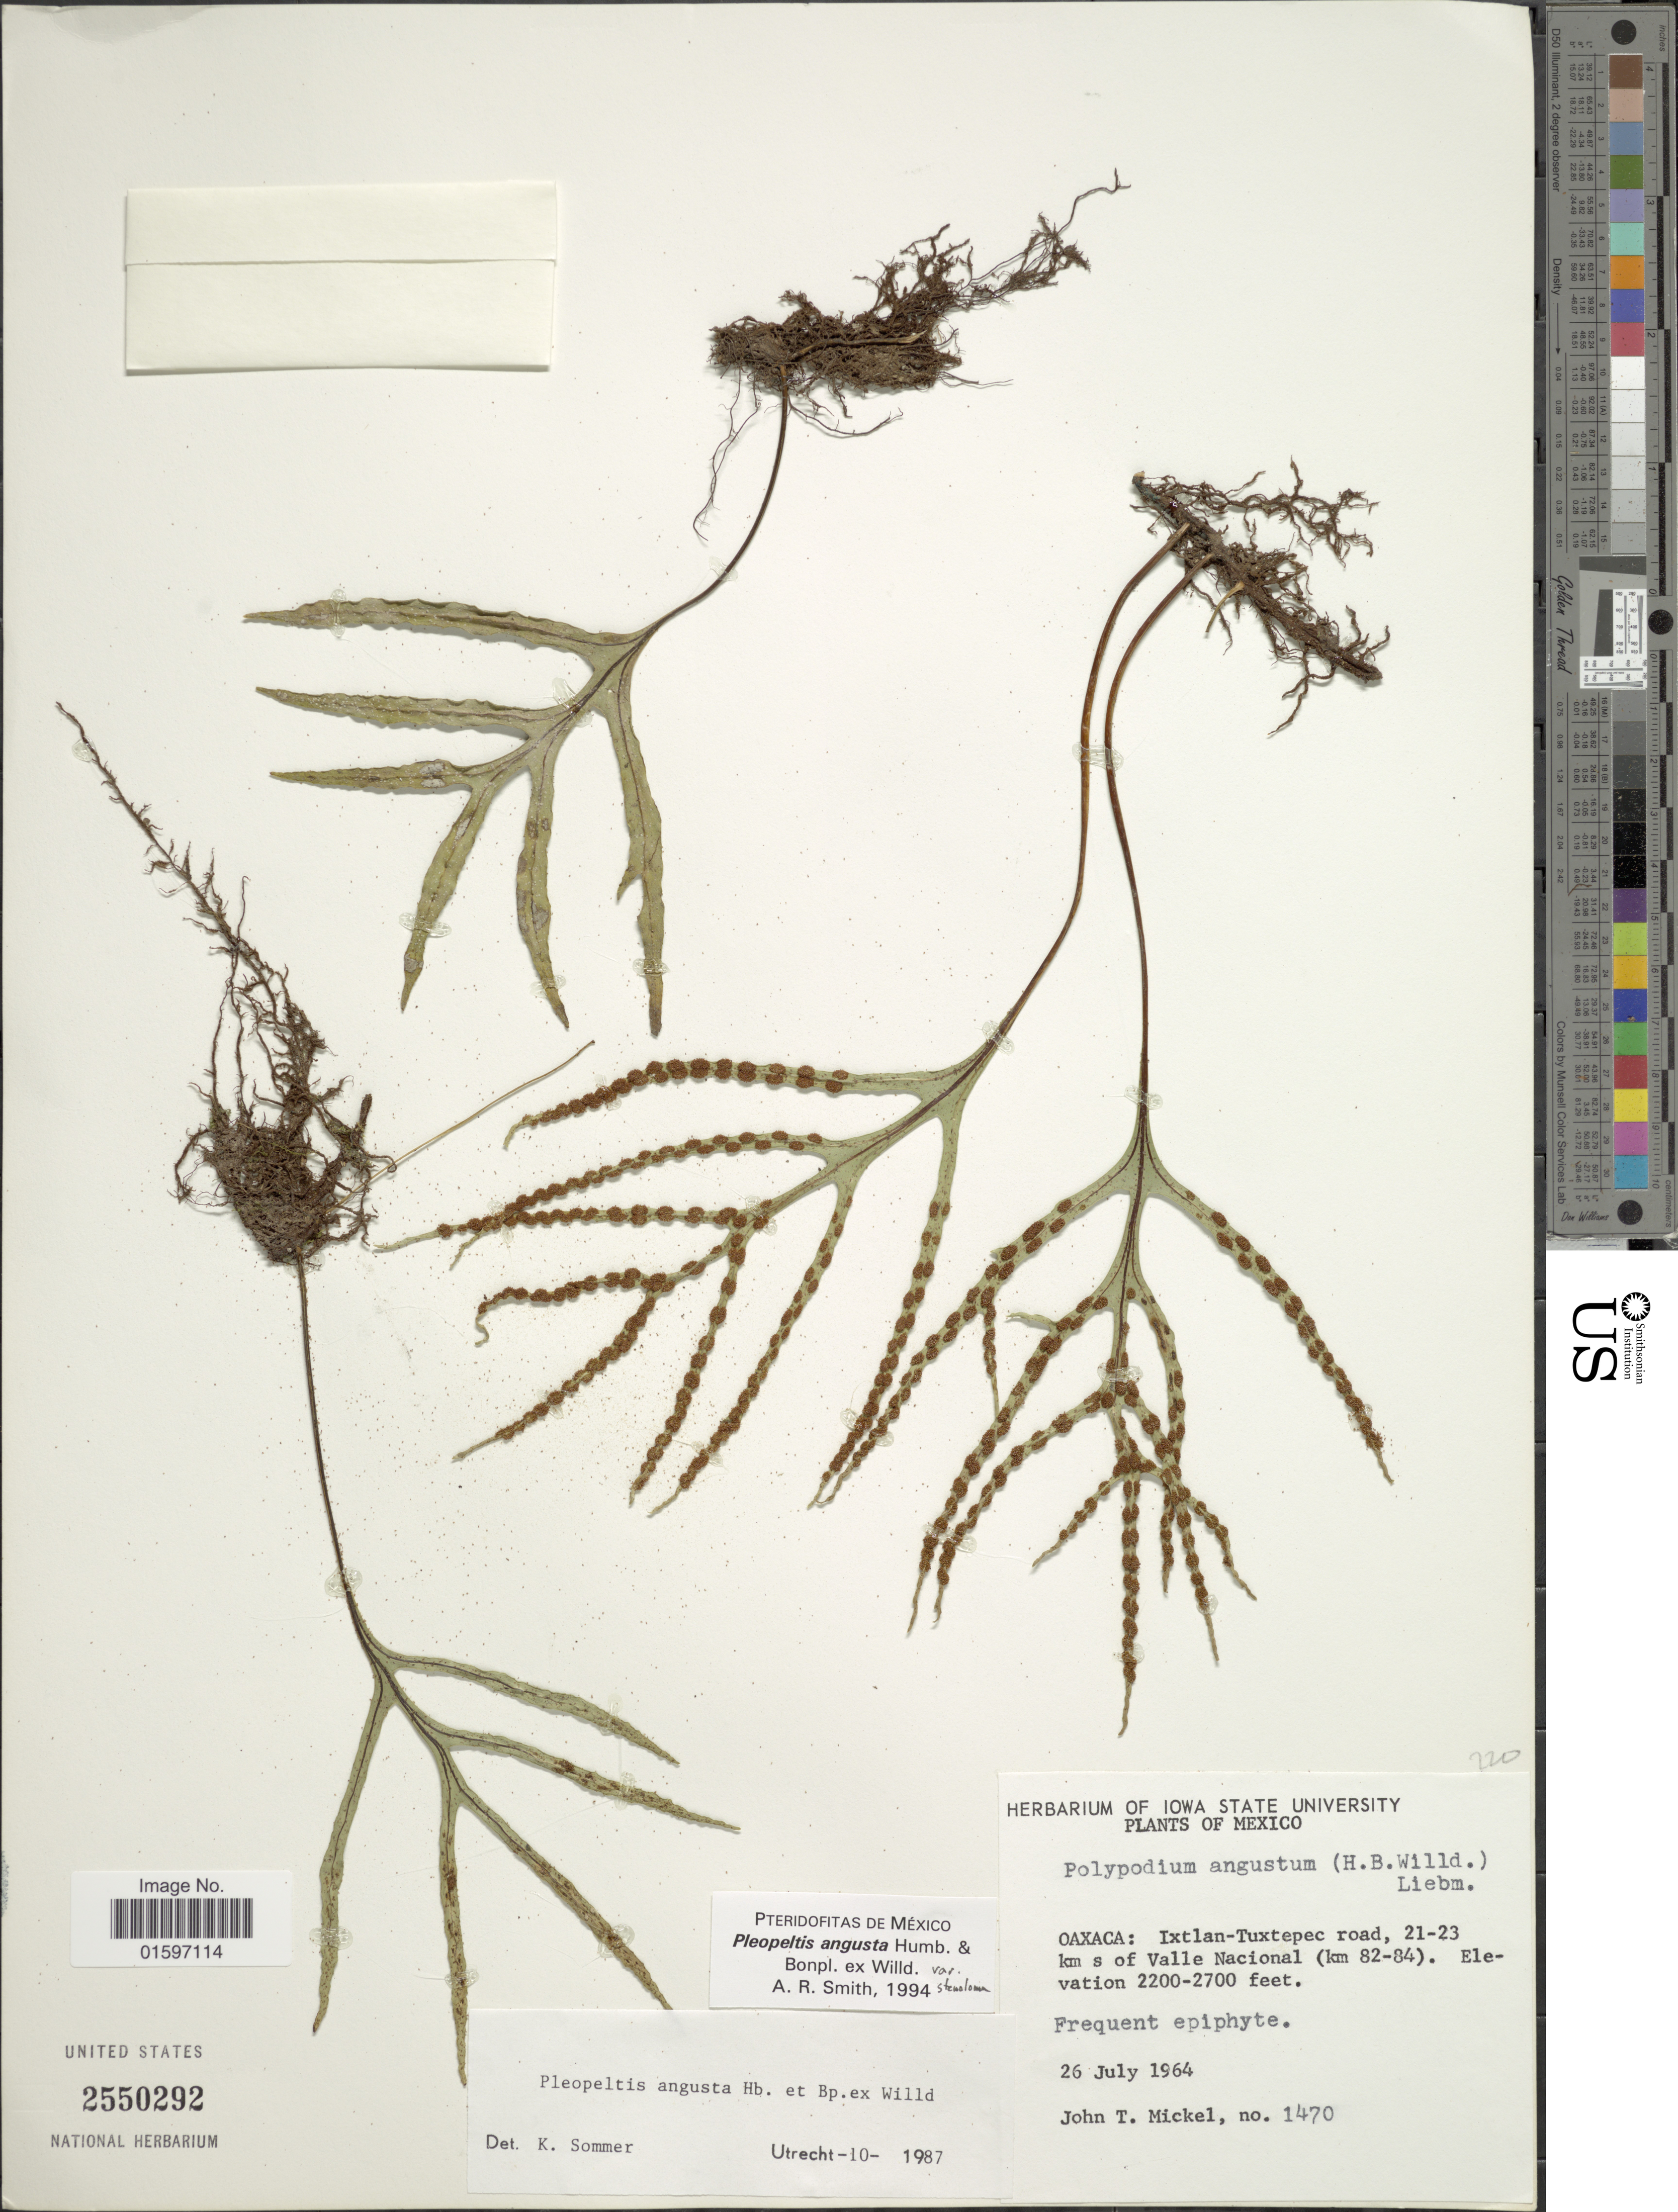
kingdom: Plantae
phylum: Tracheophyta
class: Polypodiopsida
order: Polypodiales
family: Polypodiaceae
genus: Pleopeltis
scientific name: Pleopeltis angusta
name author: Humb. & Bonap. ex Willd.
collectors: J. T. Mickel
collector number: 1470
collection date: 1964-07-26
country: Mexico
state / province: Oaxaca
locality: Mexico, Ixtlan- Tuxtepec road, 21-23 km s of Valle Nacional (km 82-84)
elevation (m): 2200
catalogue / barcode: US 2550292